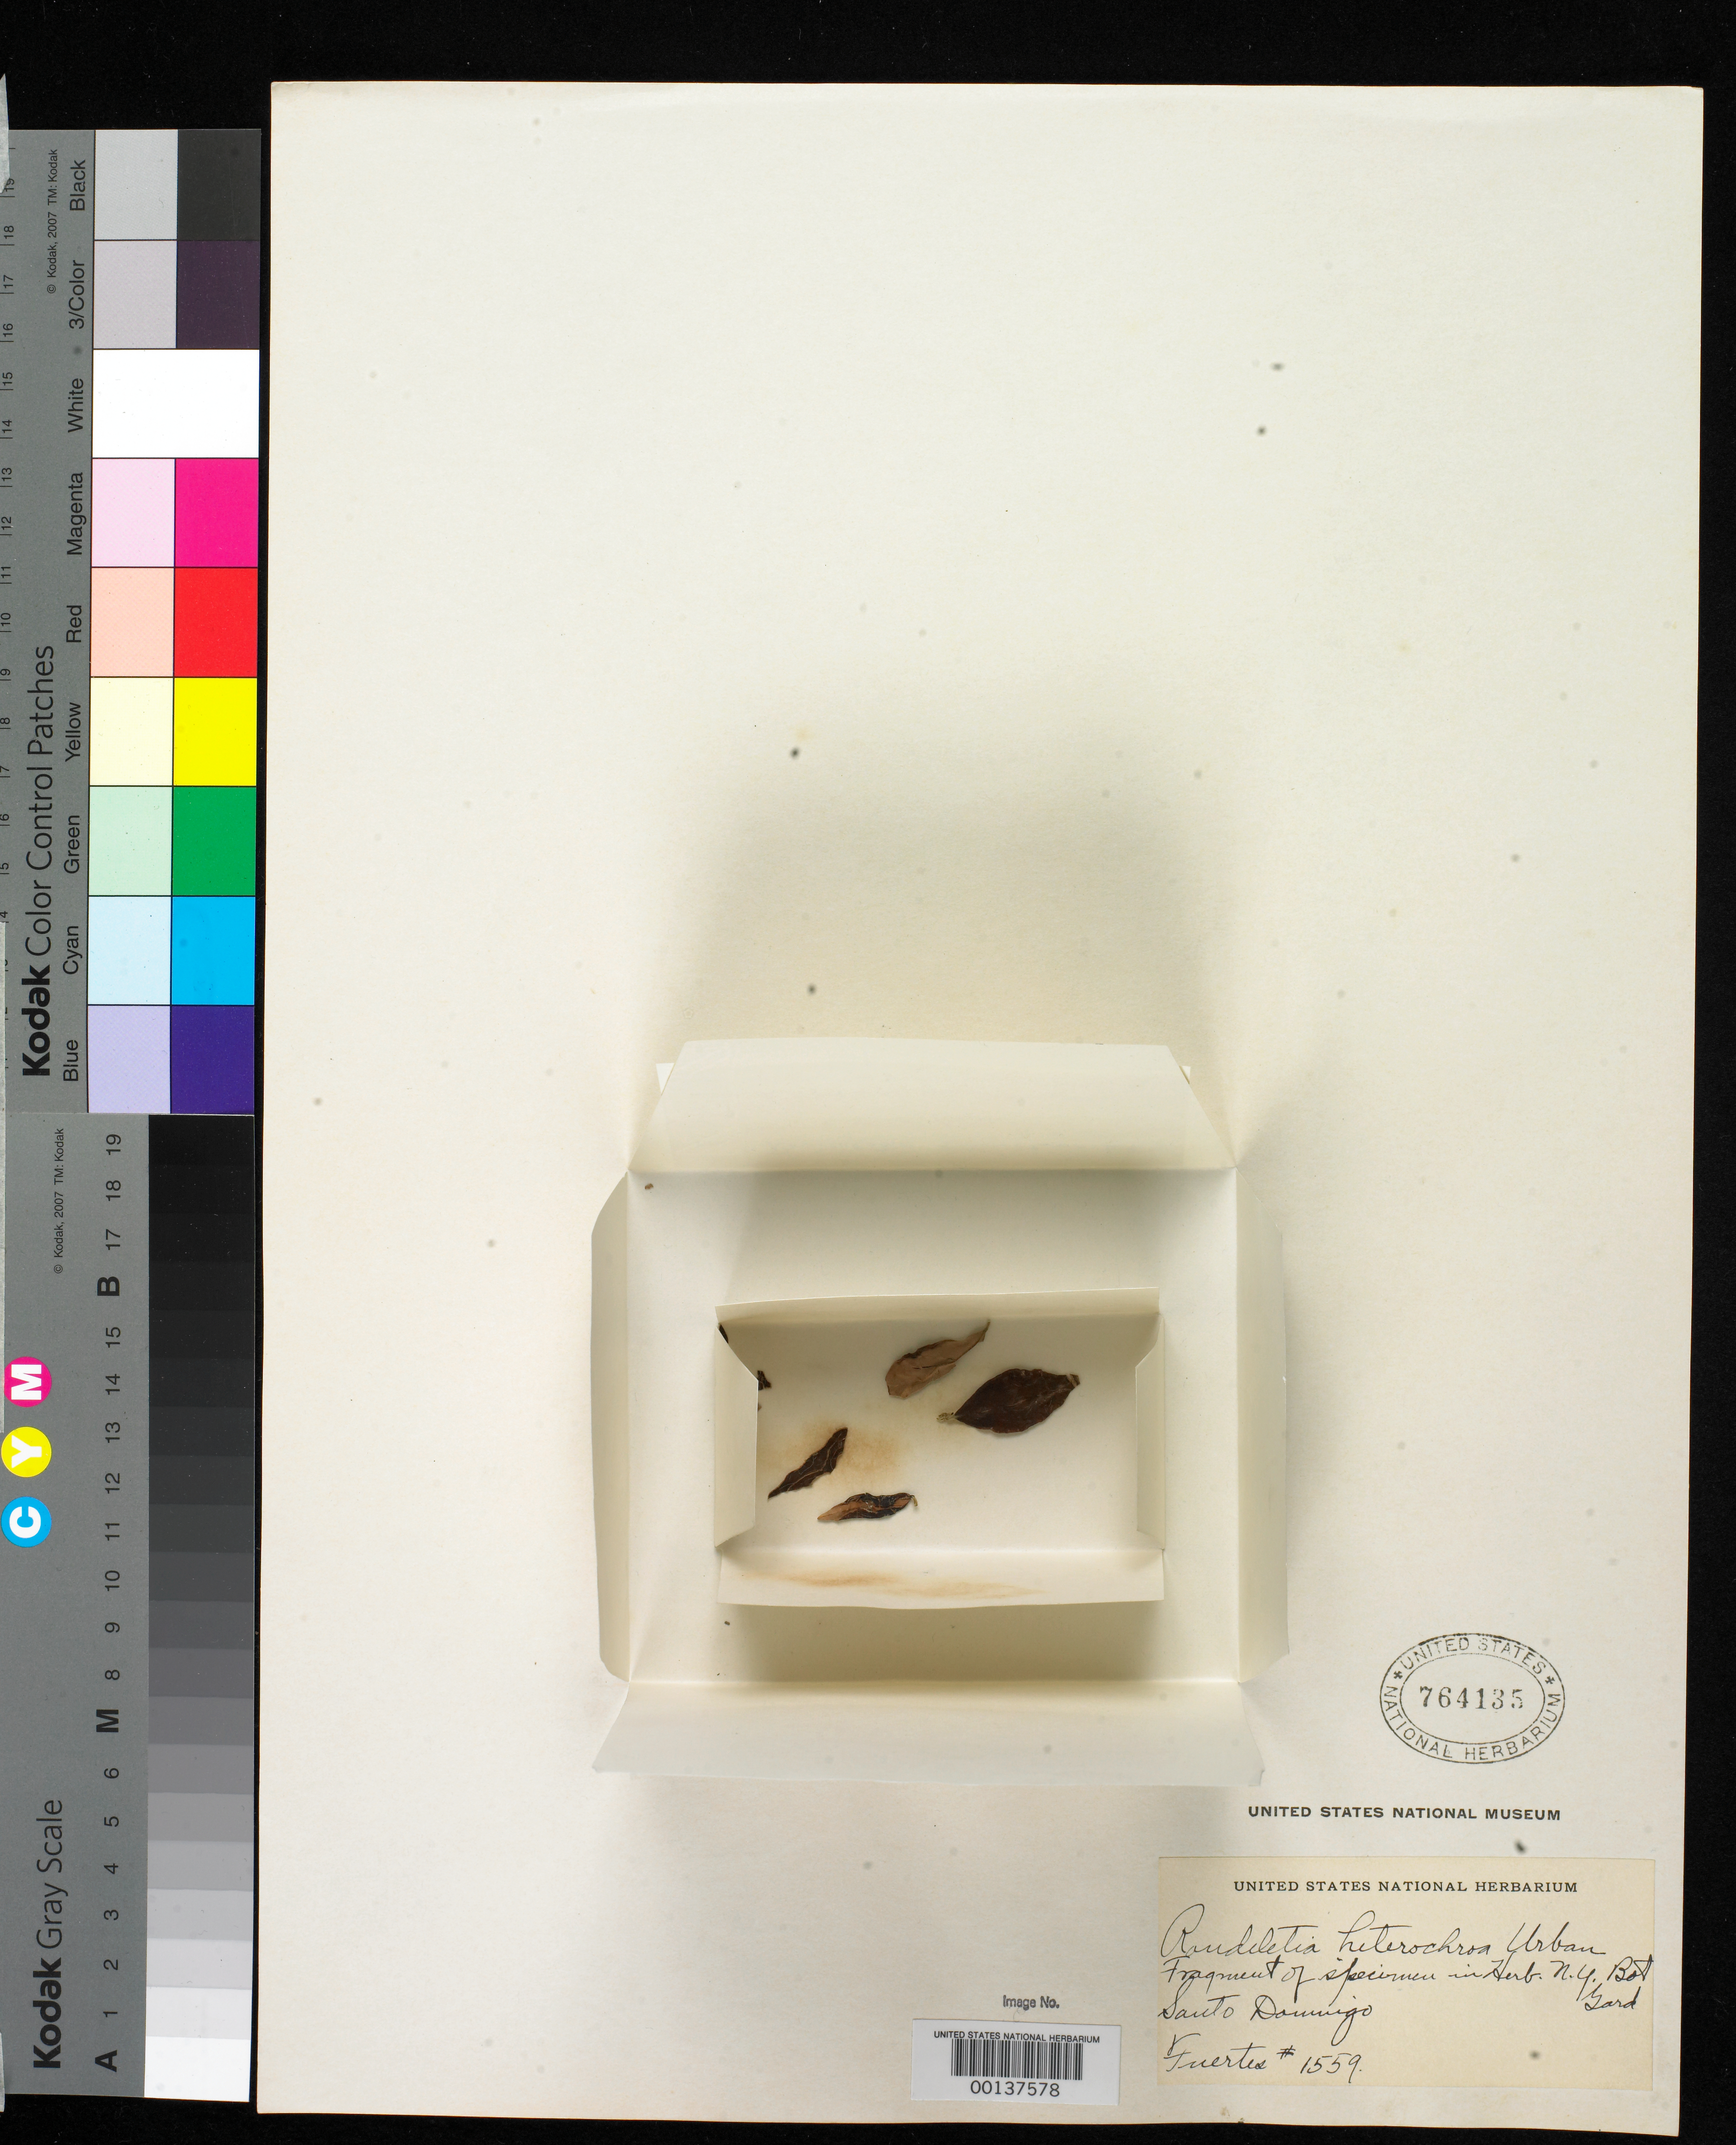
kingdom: Plantae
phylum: Tracheophyta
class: Magnoliopsida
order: Gentianales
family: Rubiaceae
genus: Rondeletia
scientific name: Rondeletia heterochroa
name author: Urb.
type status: Isotype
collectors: M. D. Fuertes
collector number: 1559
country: Dominican Republic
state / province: Barahona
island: Hispaniola Island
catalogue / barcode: US 764135